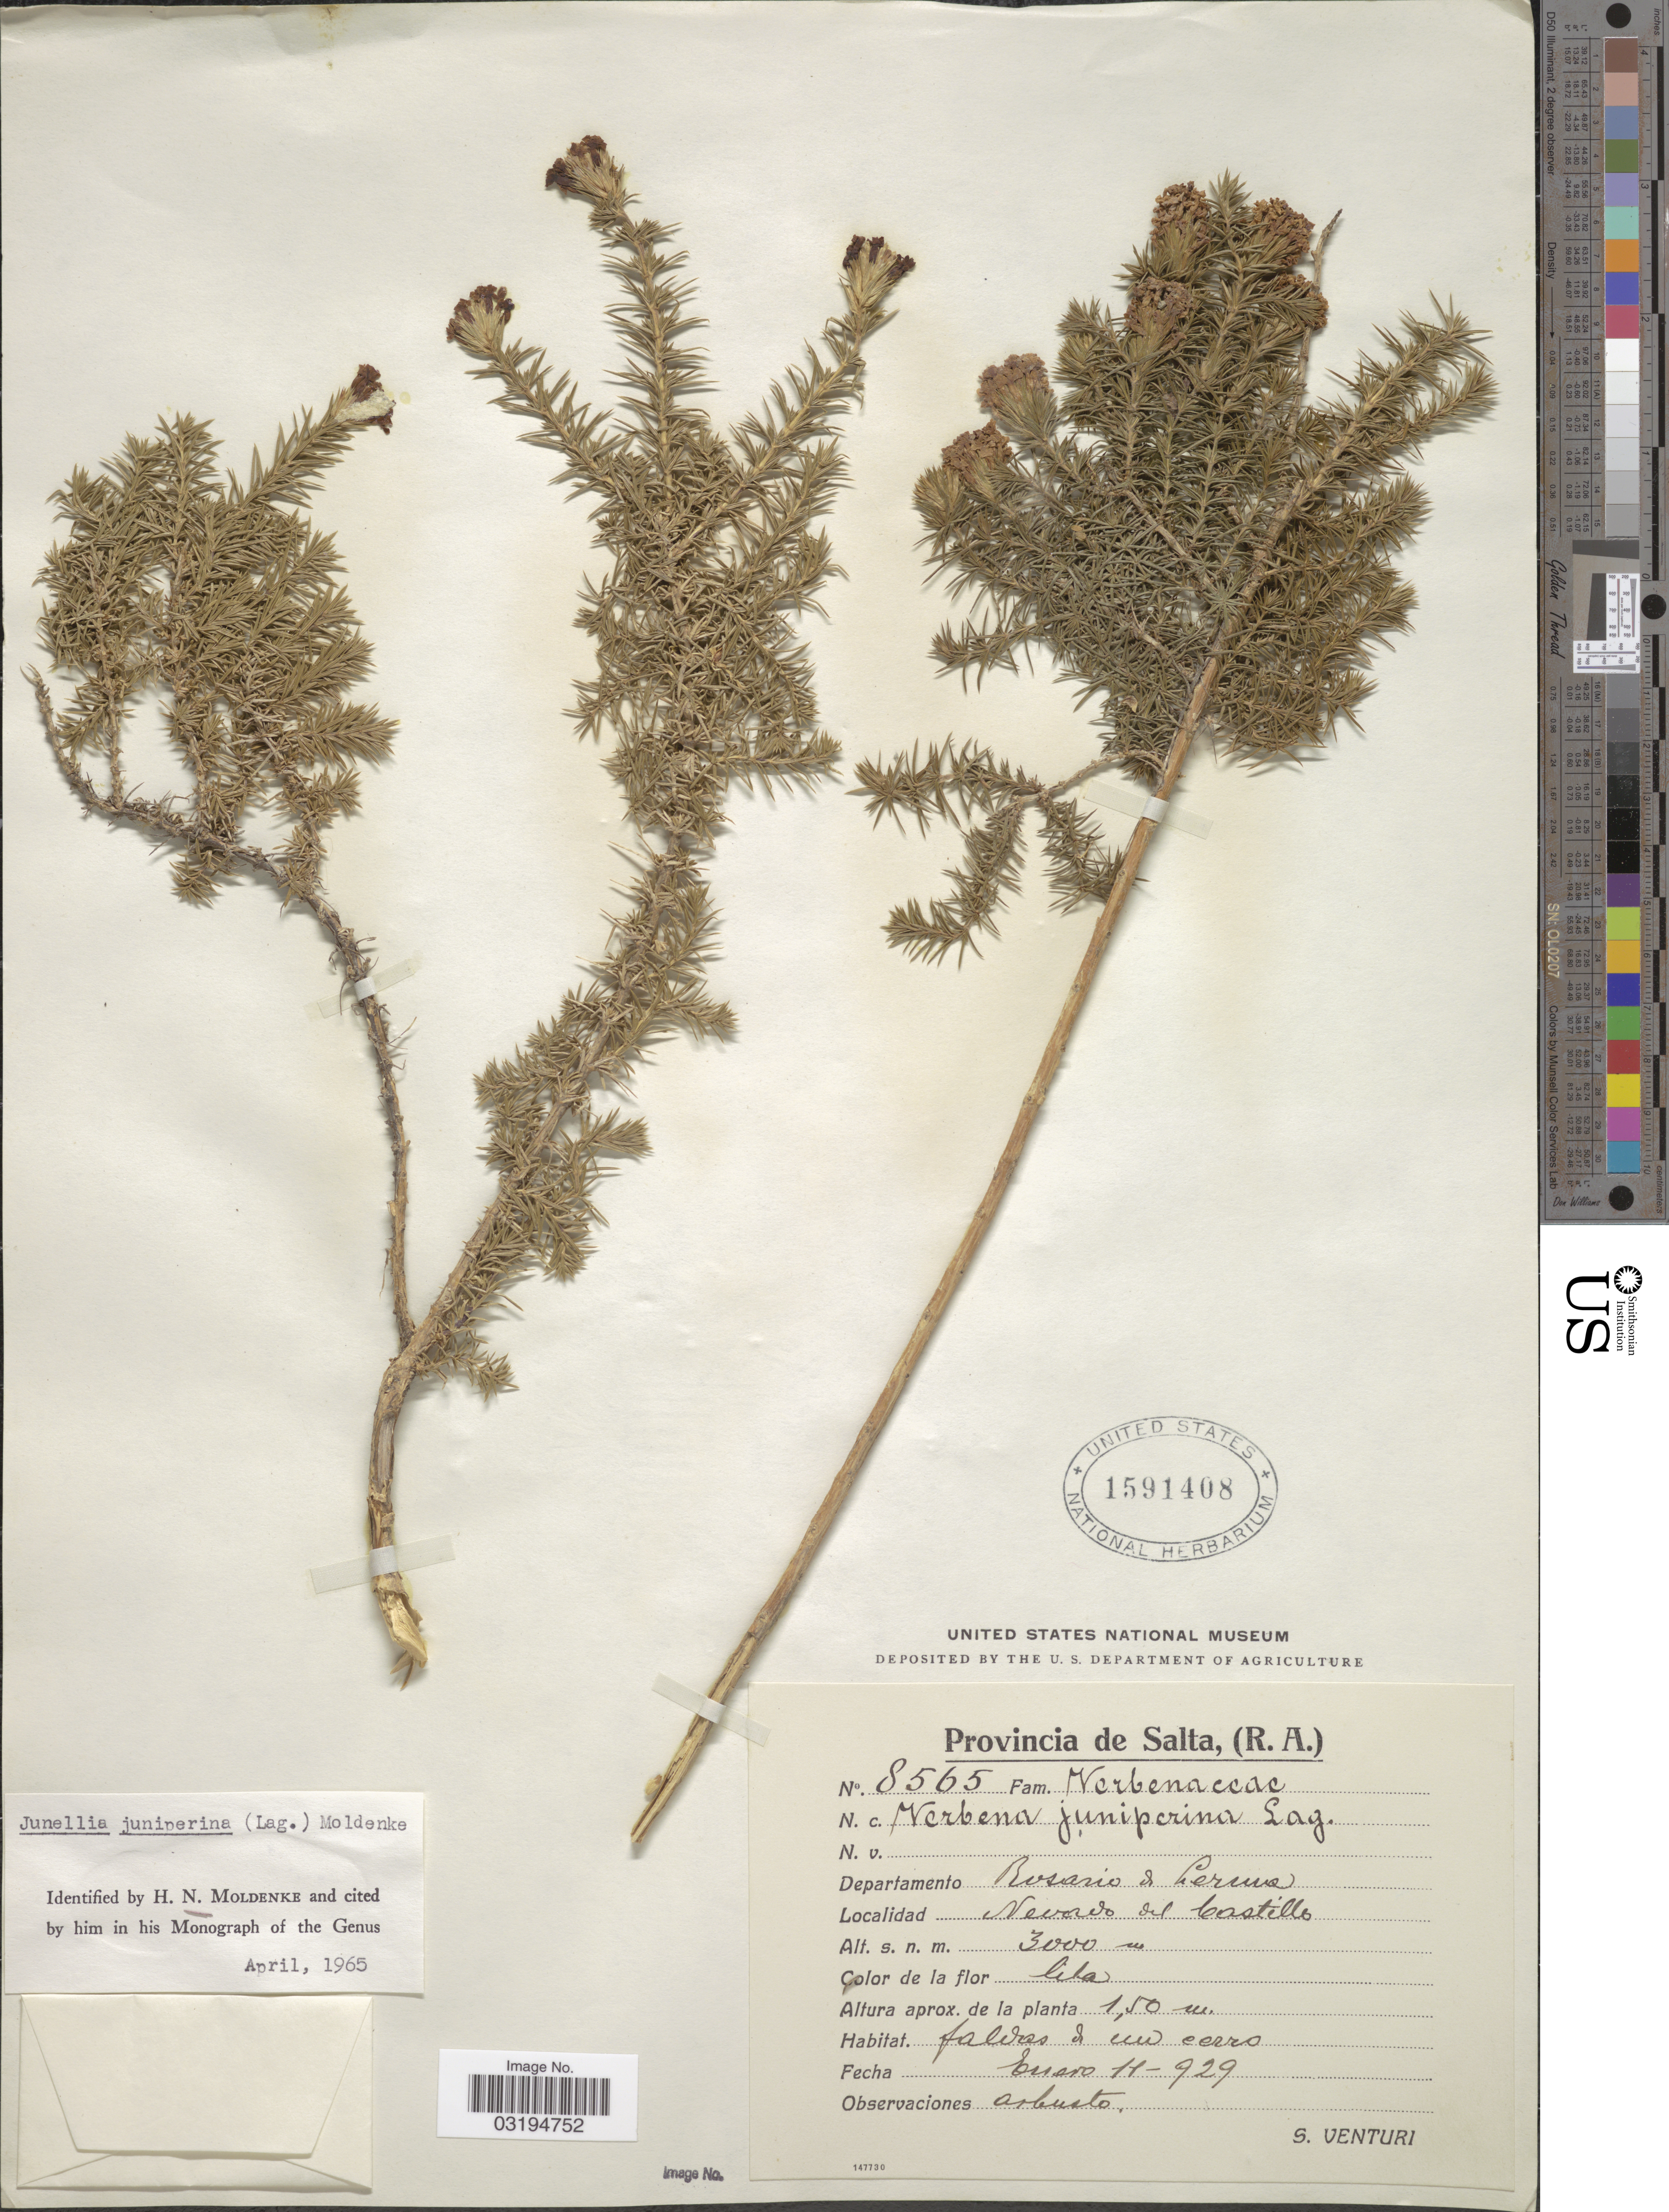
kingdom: Plantae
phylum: Tracheophyta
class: Magnoliopsida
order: Lamiales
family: Verbenaceae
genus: Junellia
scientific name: Junellia juniperina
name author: (Lag.) Moldenke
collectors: S. Venturi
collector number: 8565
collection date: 1929-01-14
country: Argentina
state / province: Salta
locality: Departamento Rosario de Leruna. Nevado del Castillo.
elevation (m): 3000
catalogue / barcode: US 1591408